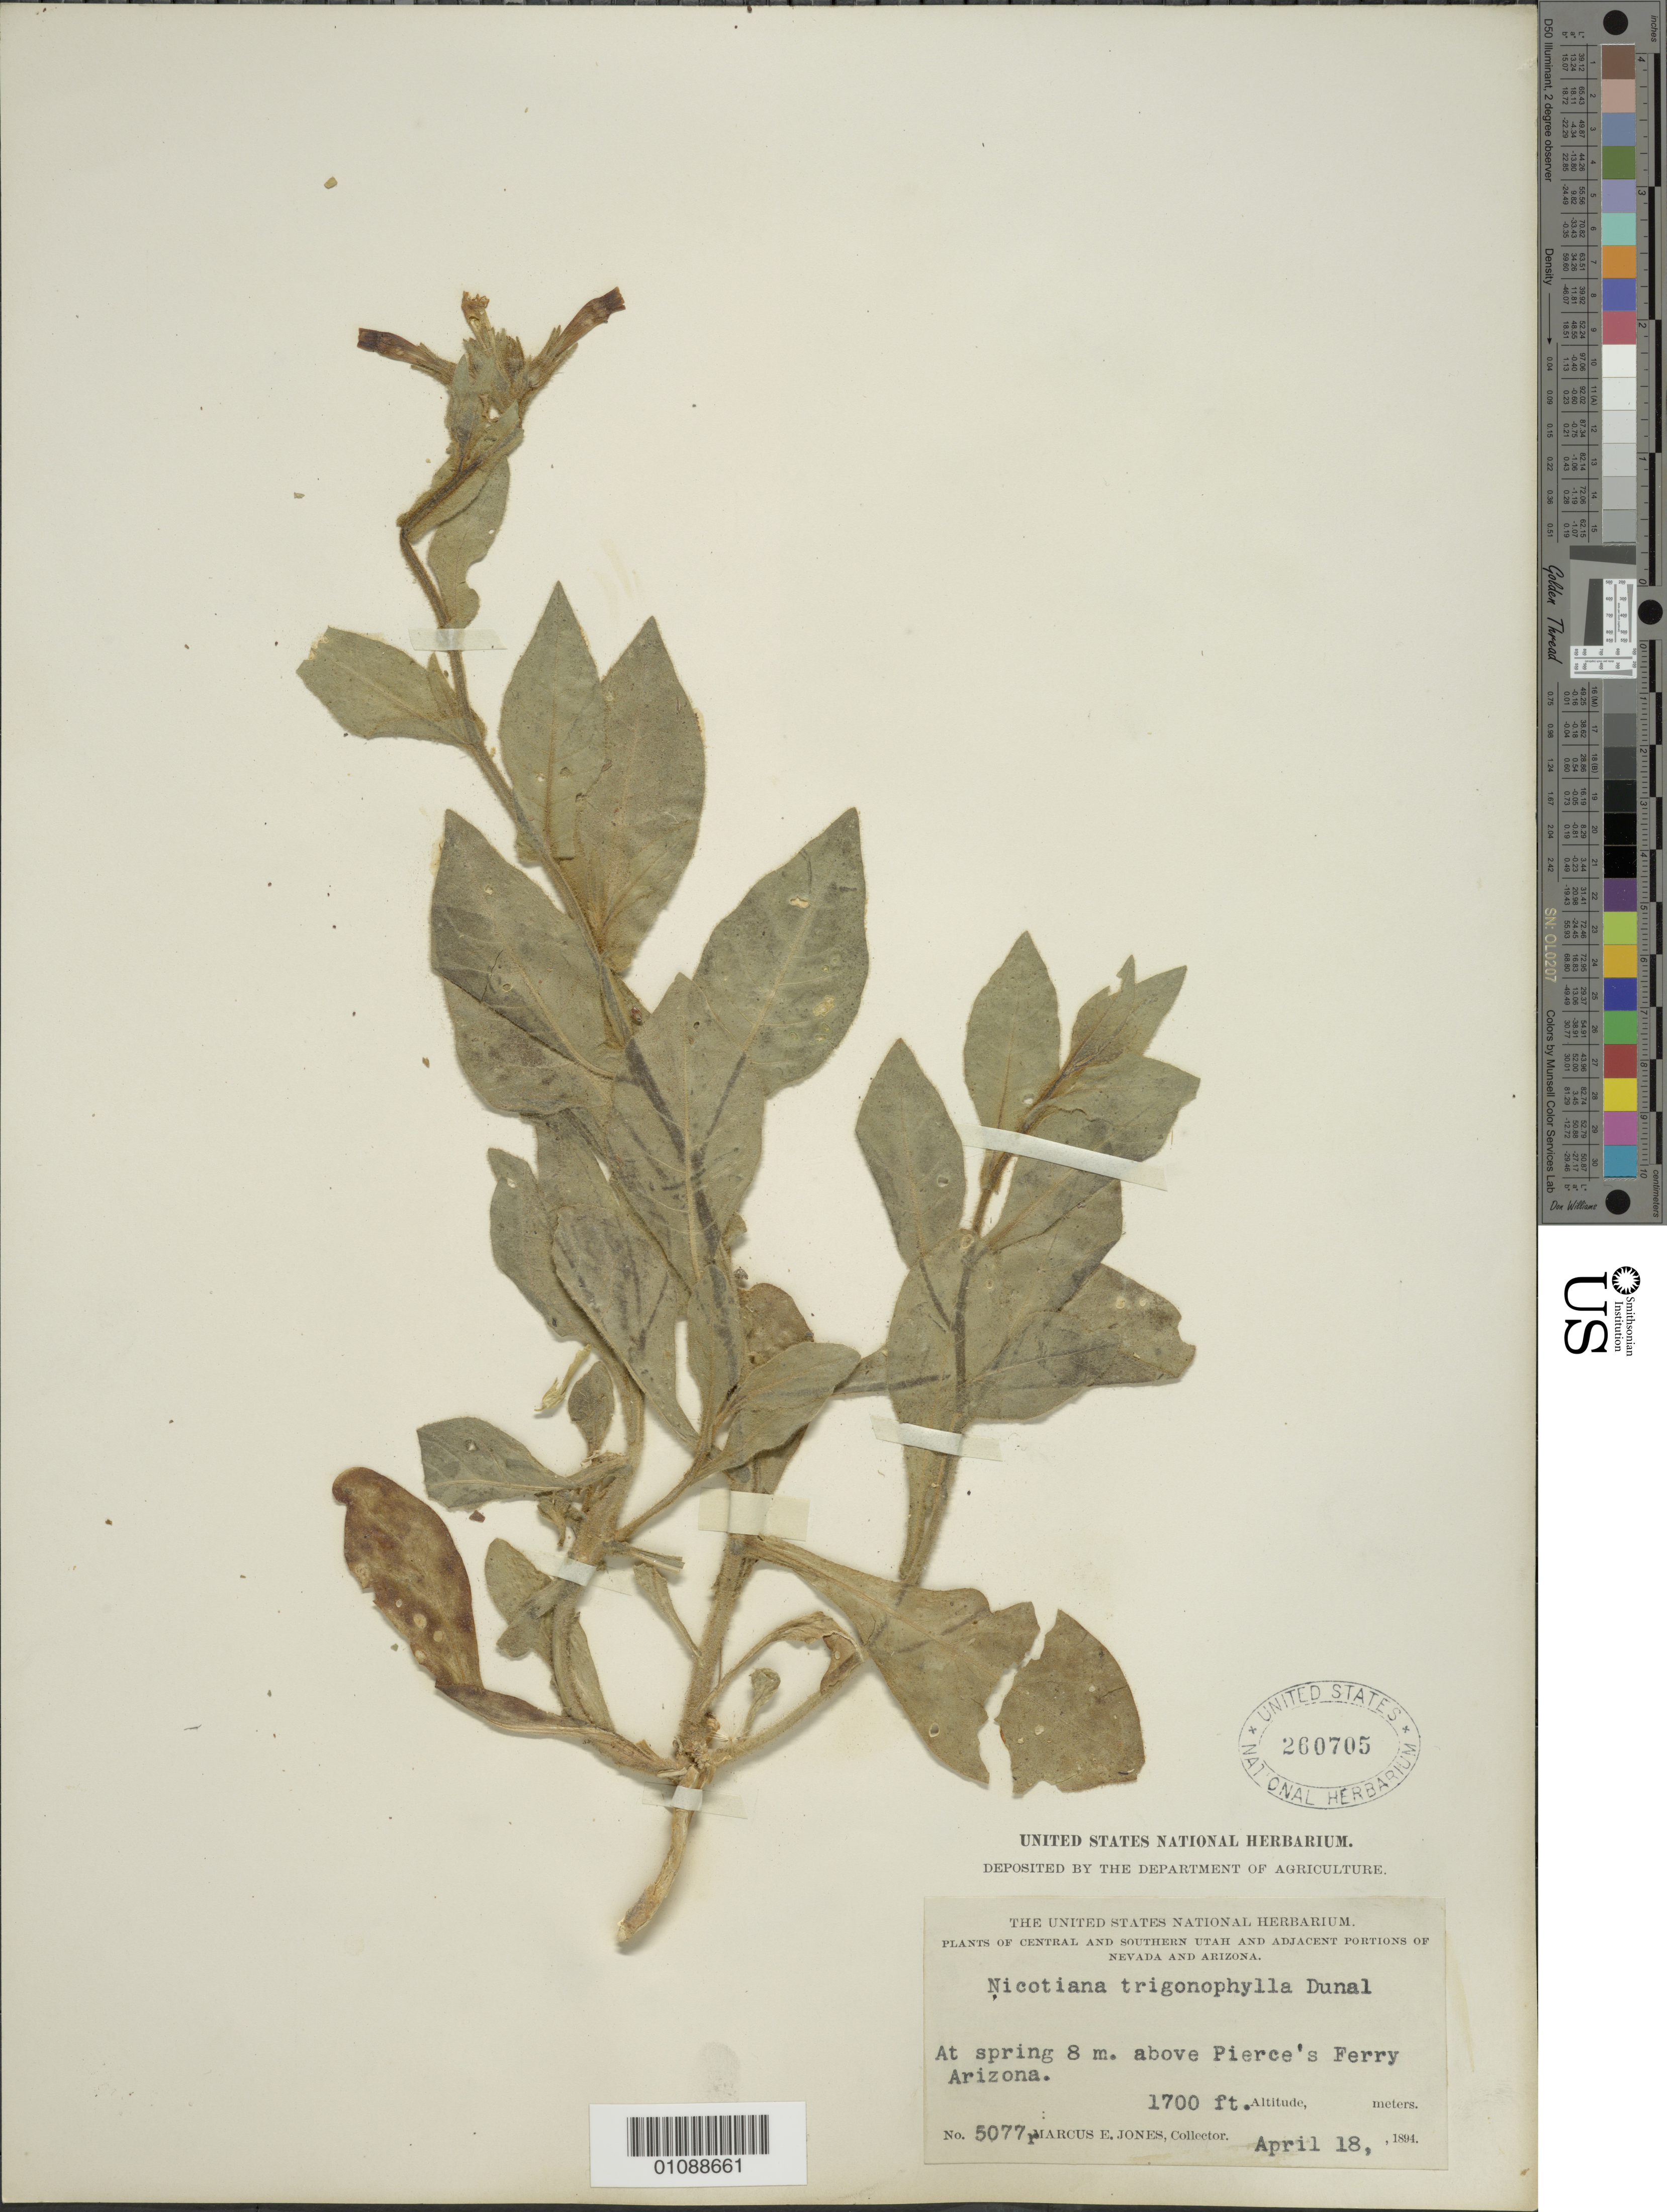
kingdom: Plantae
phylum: Tracheophyta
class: Magnoliopsida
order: Solanales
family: Solanaceae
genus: Nicotiana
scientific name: Nicotiana trigonophylla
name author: Dunal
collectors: M. E. Jones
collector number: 5077r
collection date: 1894-04-18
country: United States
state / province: Arizona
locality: Above Pierce's Ferry.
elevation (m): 518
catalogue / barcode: US 260705